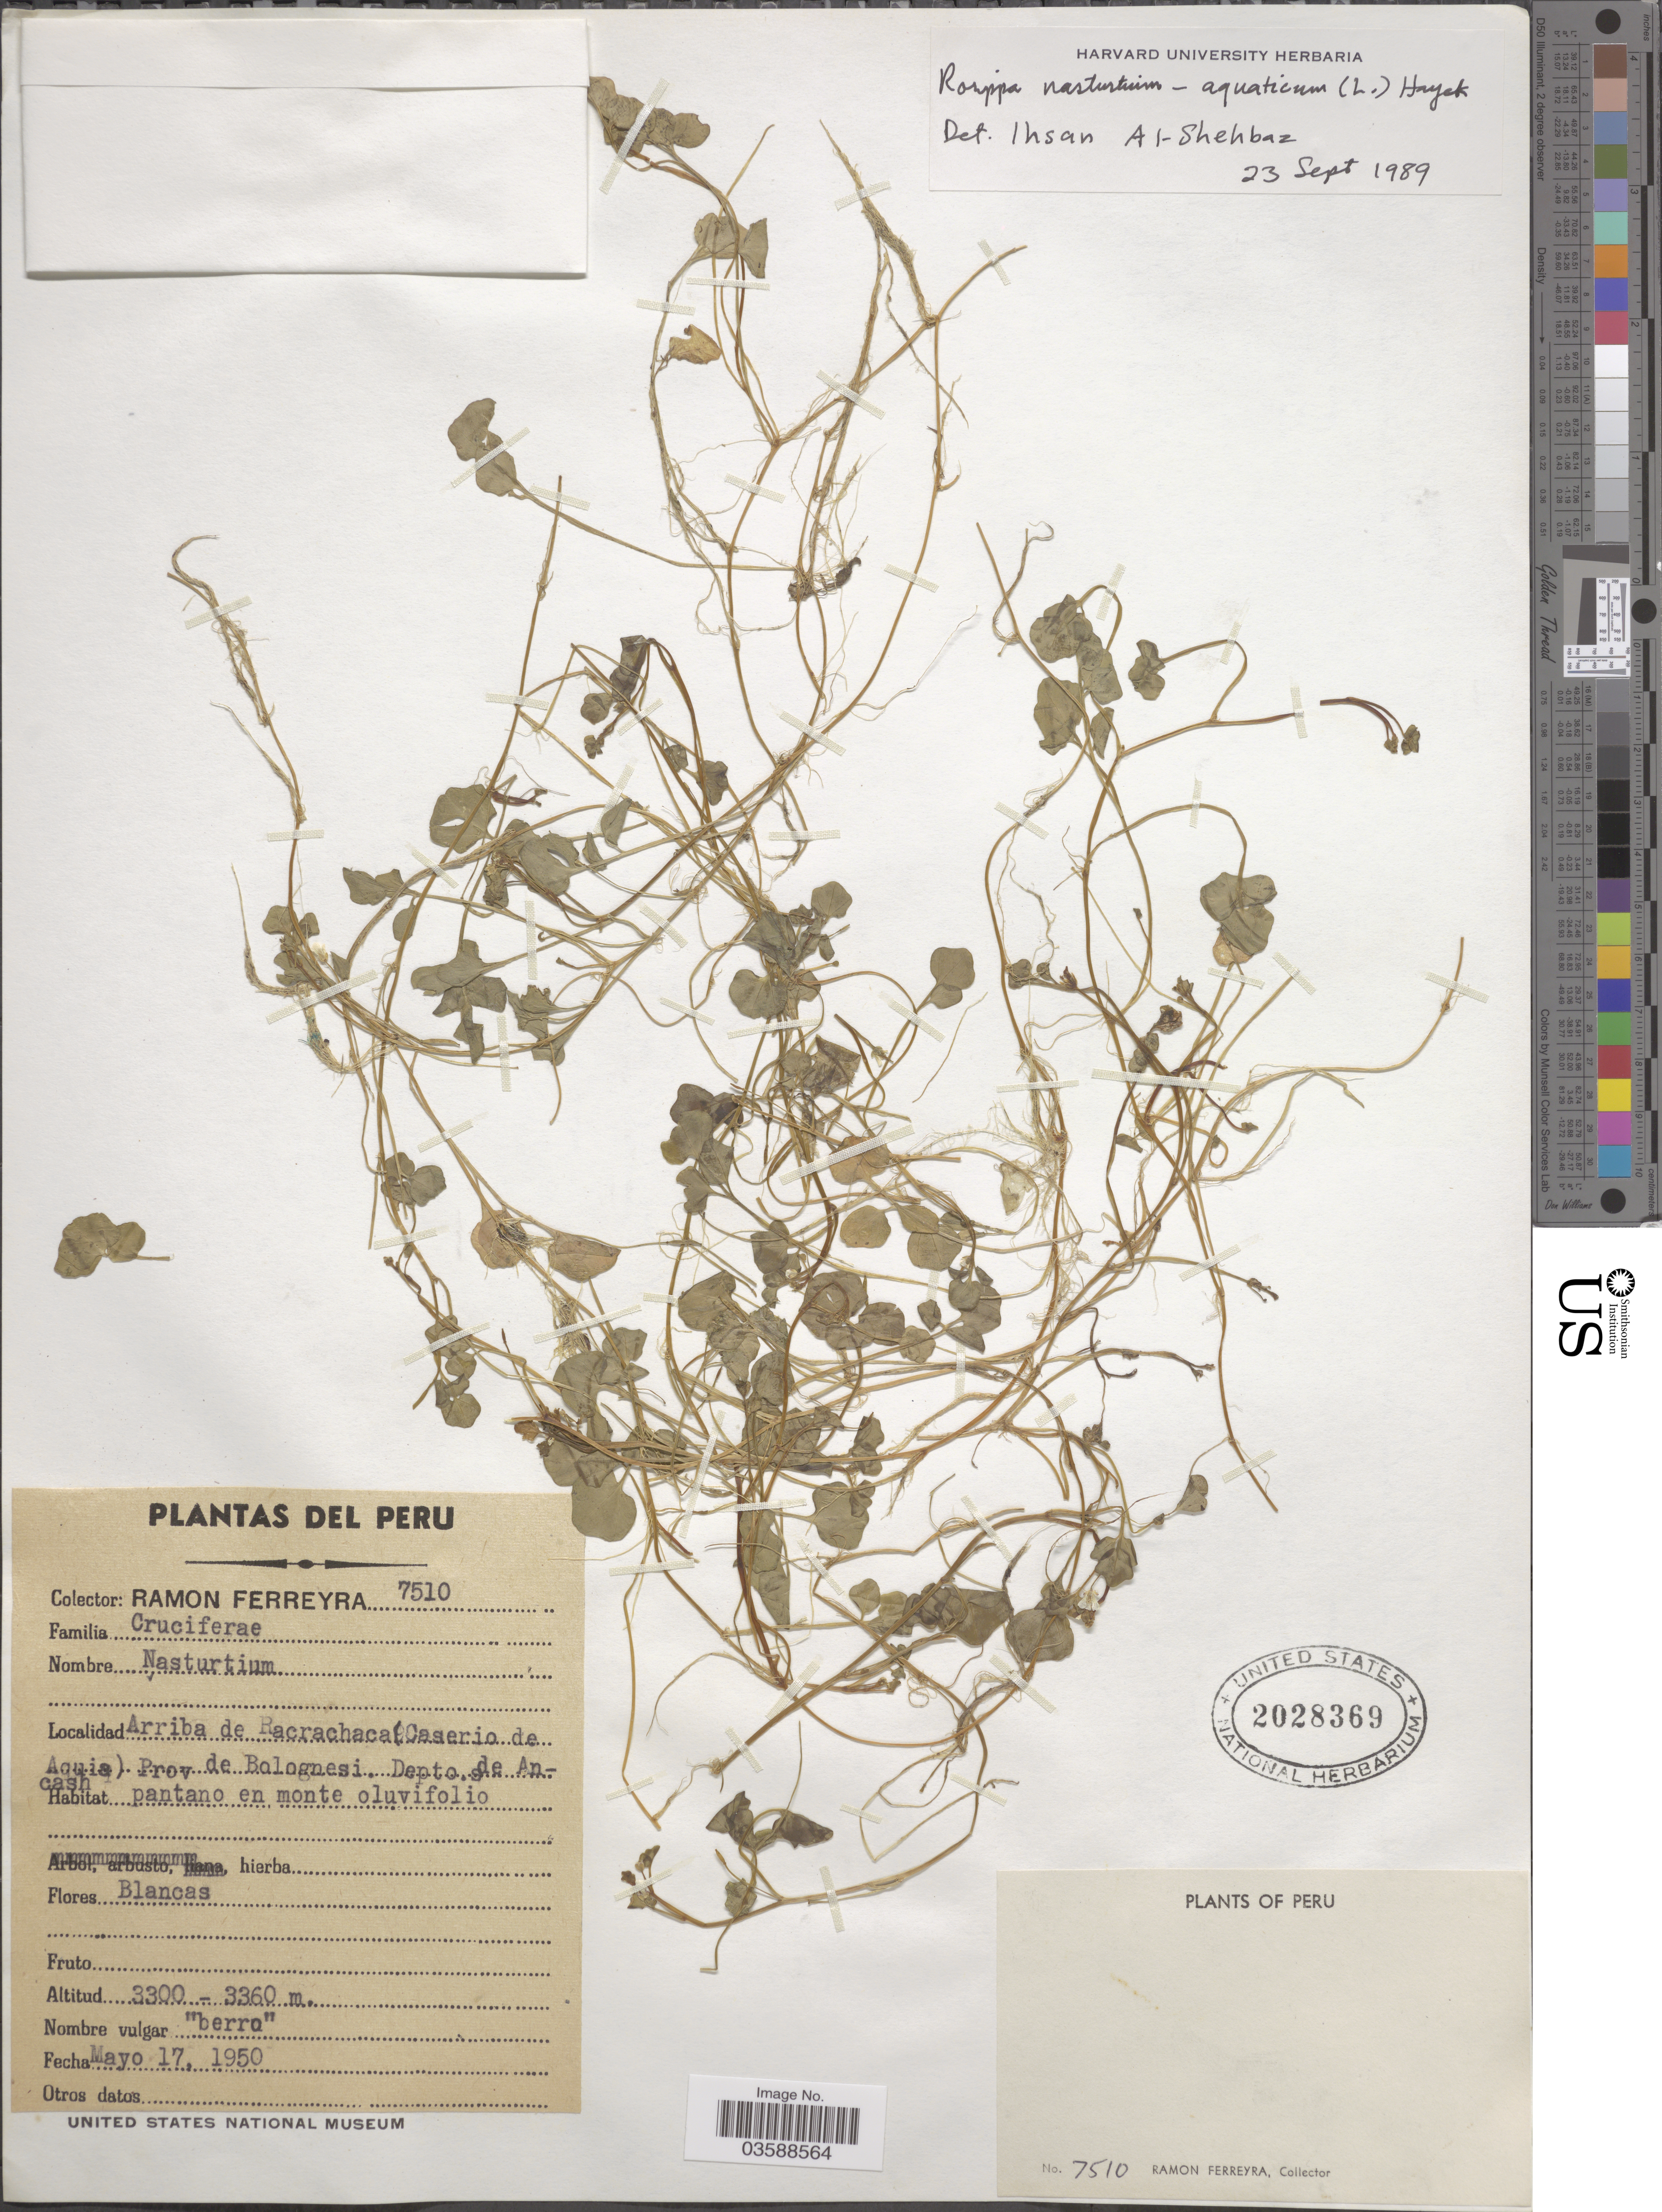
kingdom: Plantae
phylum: Tracheophyta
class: Magnoliopsida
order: Brassicales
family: Brassicaceae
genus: Nasturtium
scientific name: Nasturtium officinale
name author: R. Br.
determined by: Strong, M. T., (US), Smithsonian Institution - National Museum of Natural History (UNITED STATES)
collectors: R. A. Ferreyra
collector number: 7510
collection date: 1950-05-17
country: Peru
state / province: Ancash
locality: Arriba de Racrachaca (Caserio de Aquia) Prov de Bolognesi. Depto. de Ancash.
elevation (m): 3300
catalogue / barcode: US 2028369